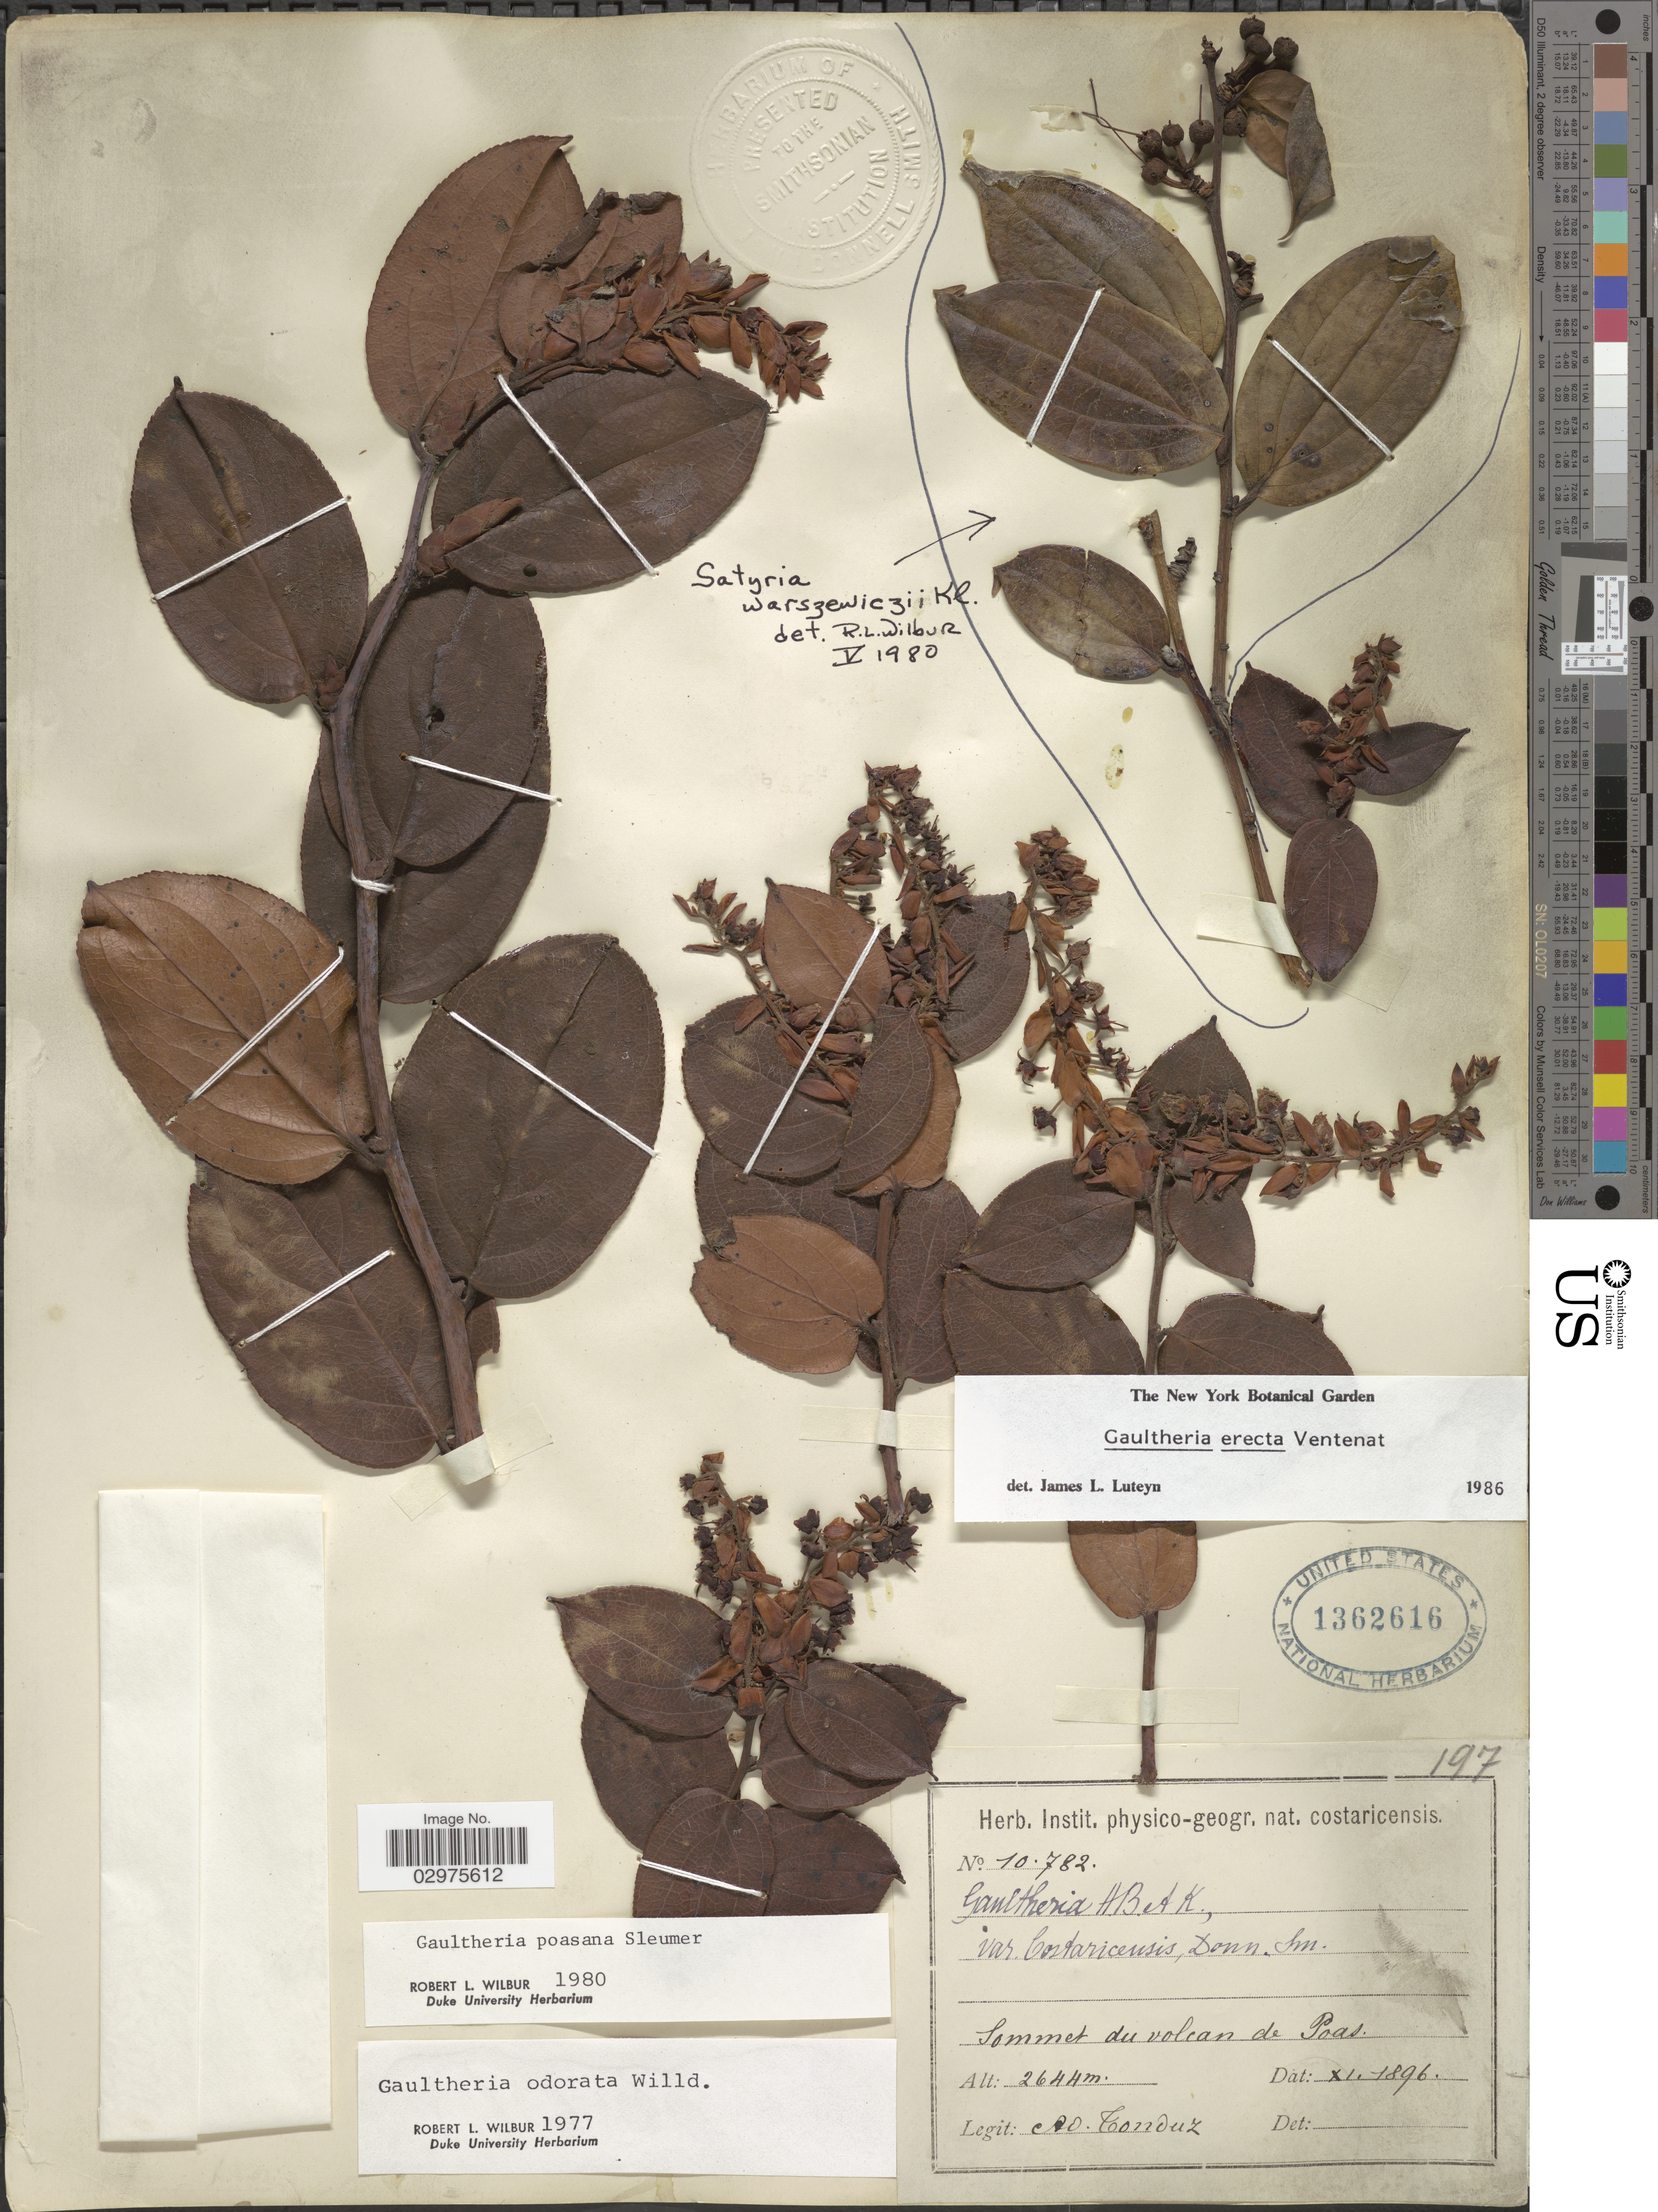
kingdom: Plantae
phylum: Tracheophyta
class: Magnoliopsida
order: Ericales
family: Ericaceae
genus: Gaultheria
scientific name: Gaultheria erecta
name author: Vent.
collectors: A. Tonduz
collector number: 10782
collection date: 1896-11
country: Costa Rica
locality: Sommet du volcan de Poas.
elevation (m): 2644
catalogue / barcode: US 1362616